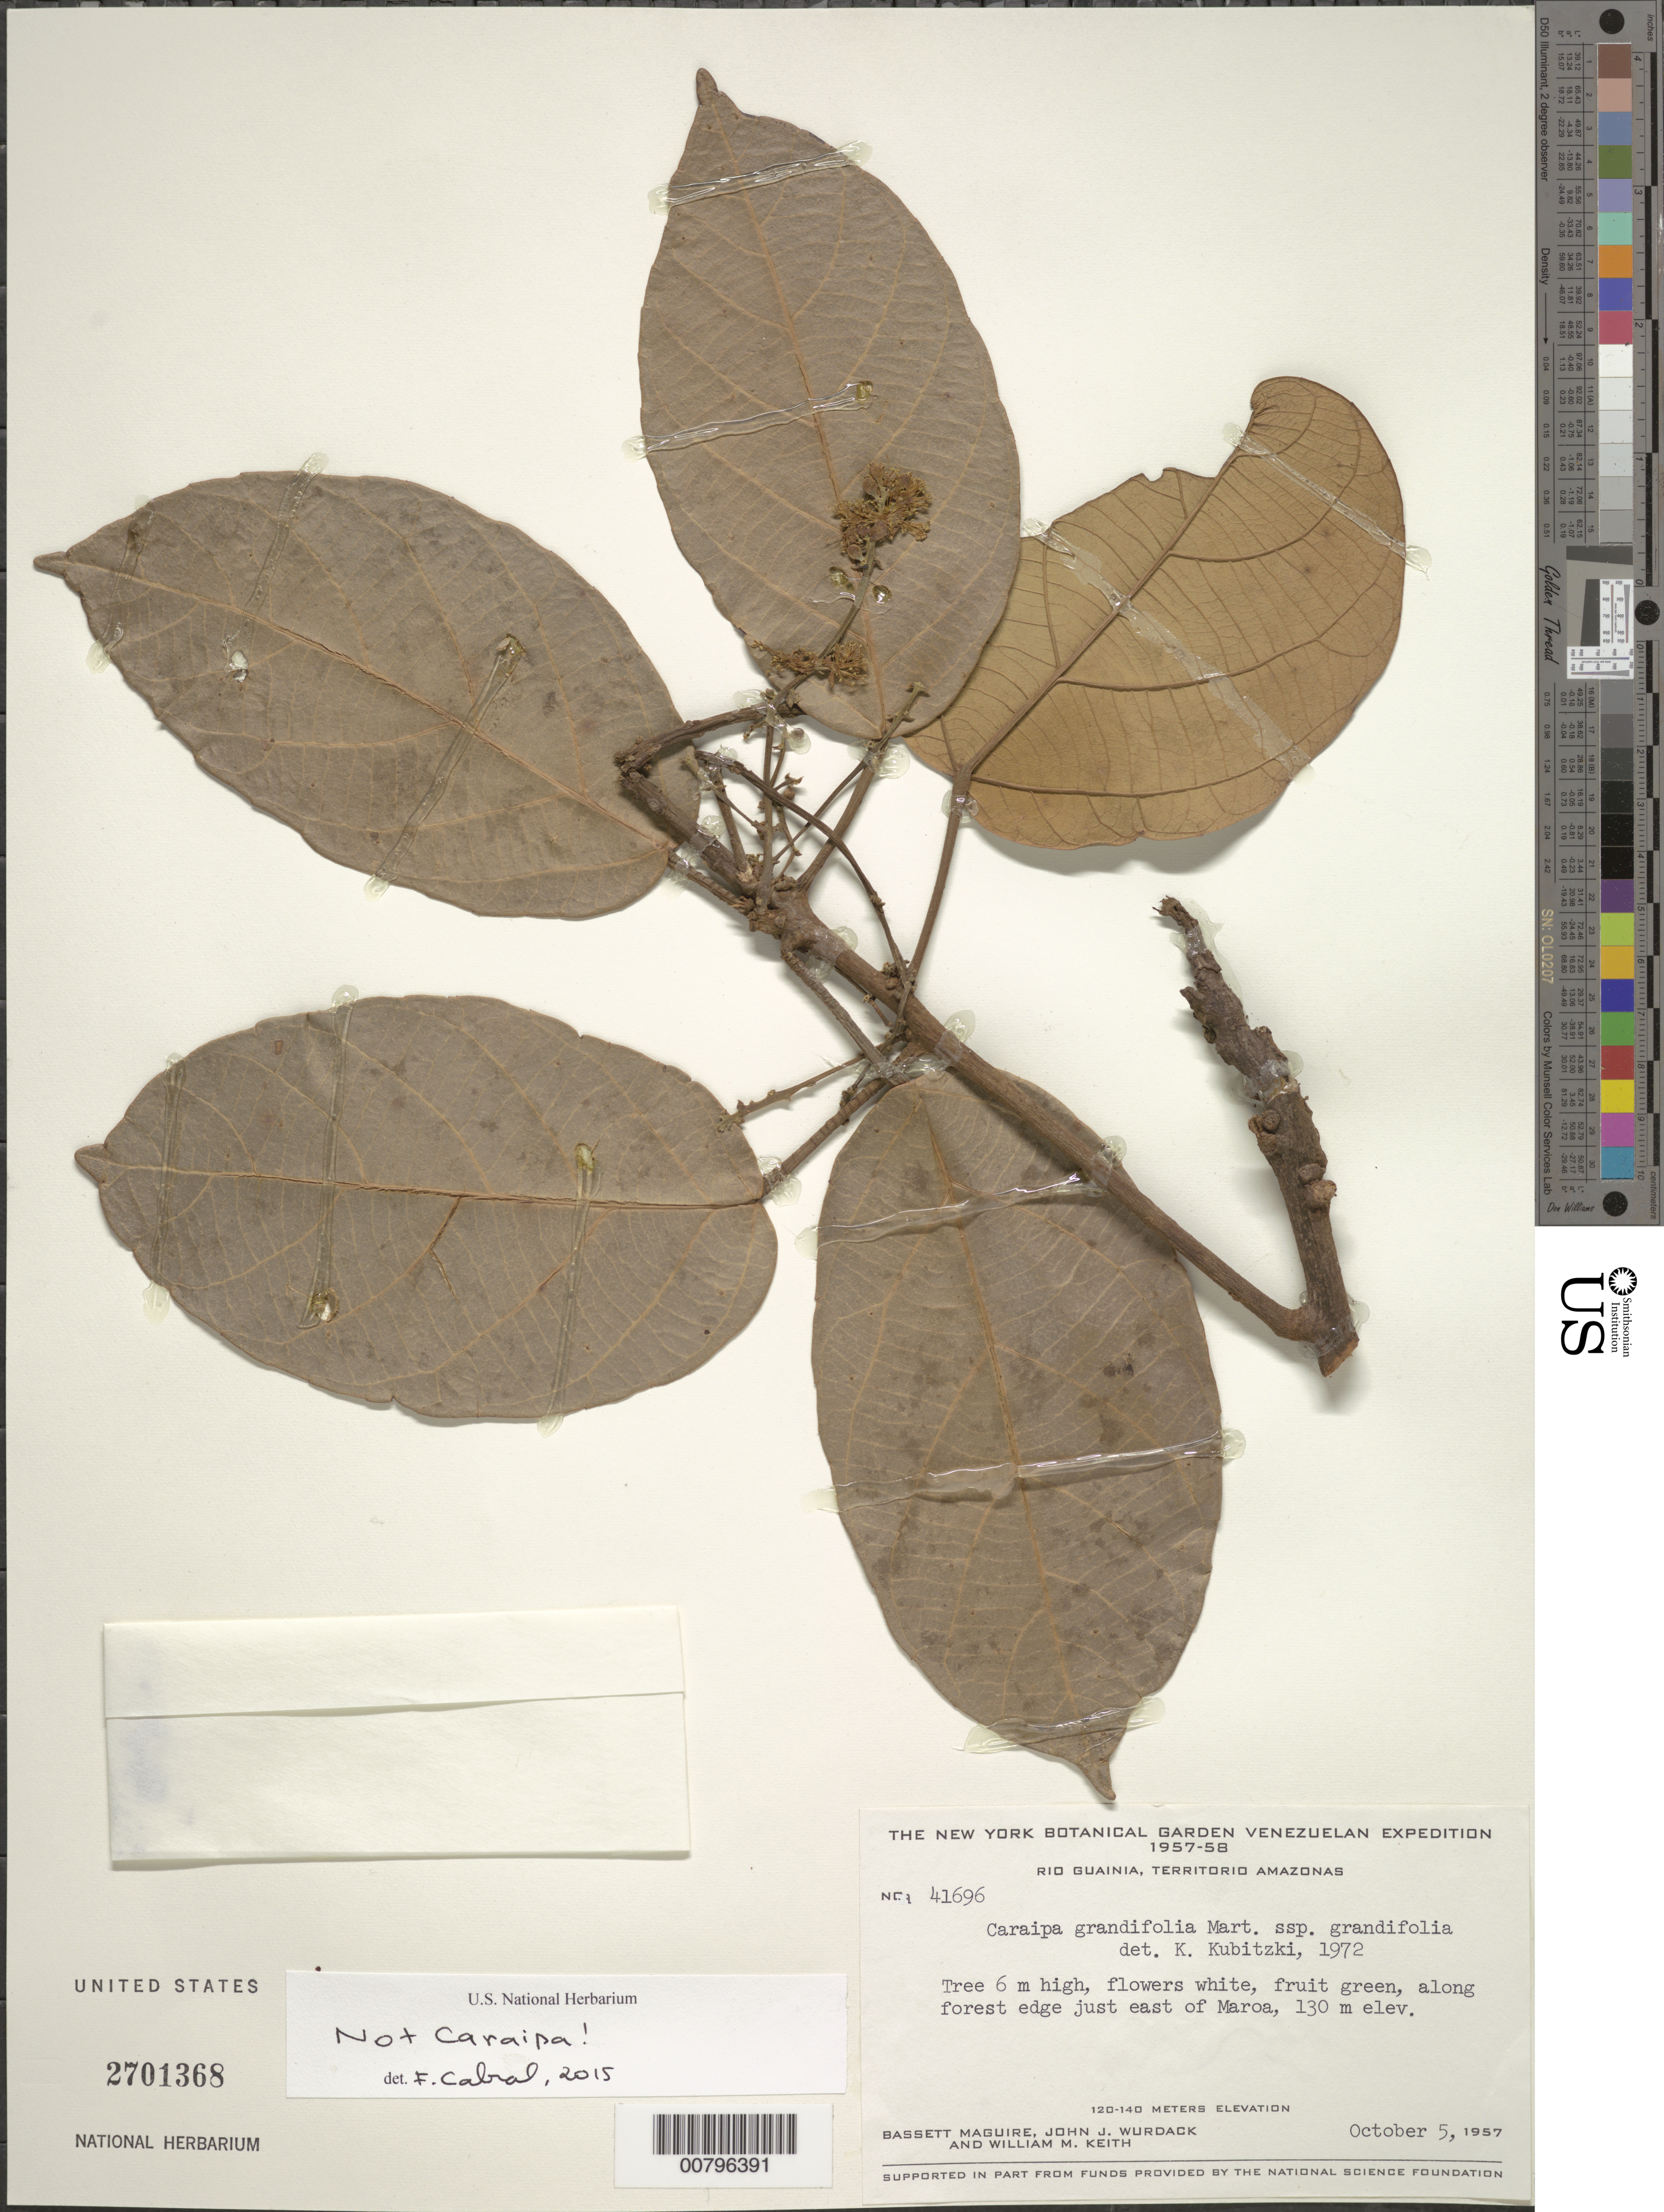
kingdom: Plantae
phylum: Tracheophyta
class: Magnoliopsida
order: Malpighiales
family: Calophyllaceae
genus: Caraipa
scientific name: Caraipa richardiana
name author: Cambess.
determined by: Cabral, F. N.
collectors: B. Maguire, J. J. Wurdack & W. Keith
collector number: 41696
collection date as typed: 5-Oct-57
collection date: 1957-10-05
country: Venezuela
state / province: Amazonas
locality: Río Guainía, E of Maroa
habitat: Forest edge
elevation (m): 130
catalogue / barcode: US 2701368